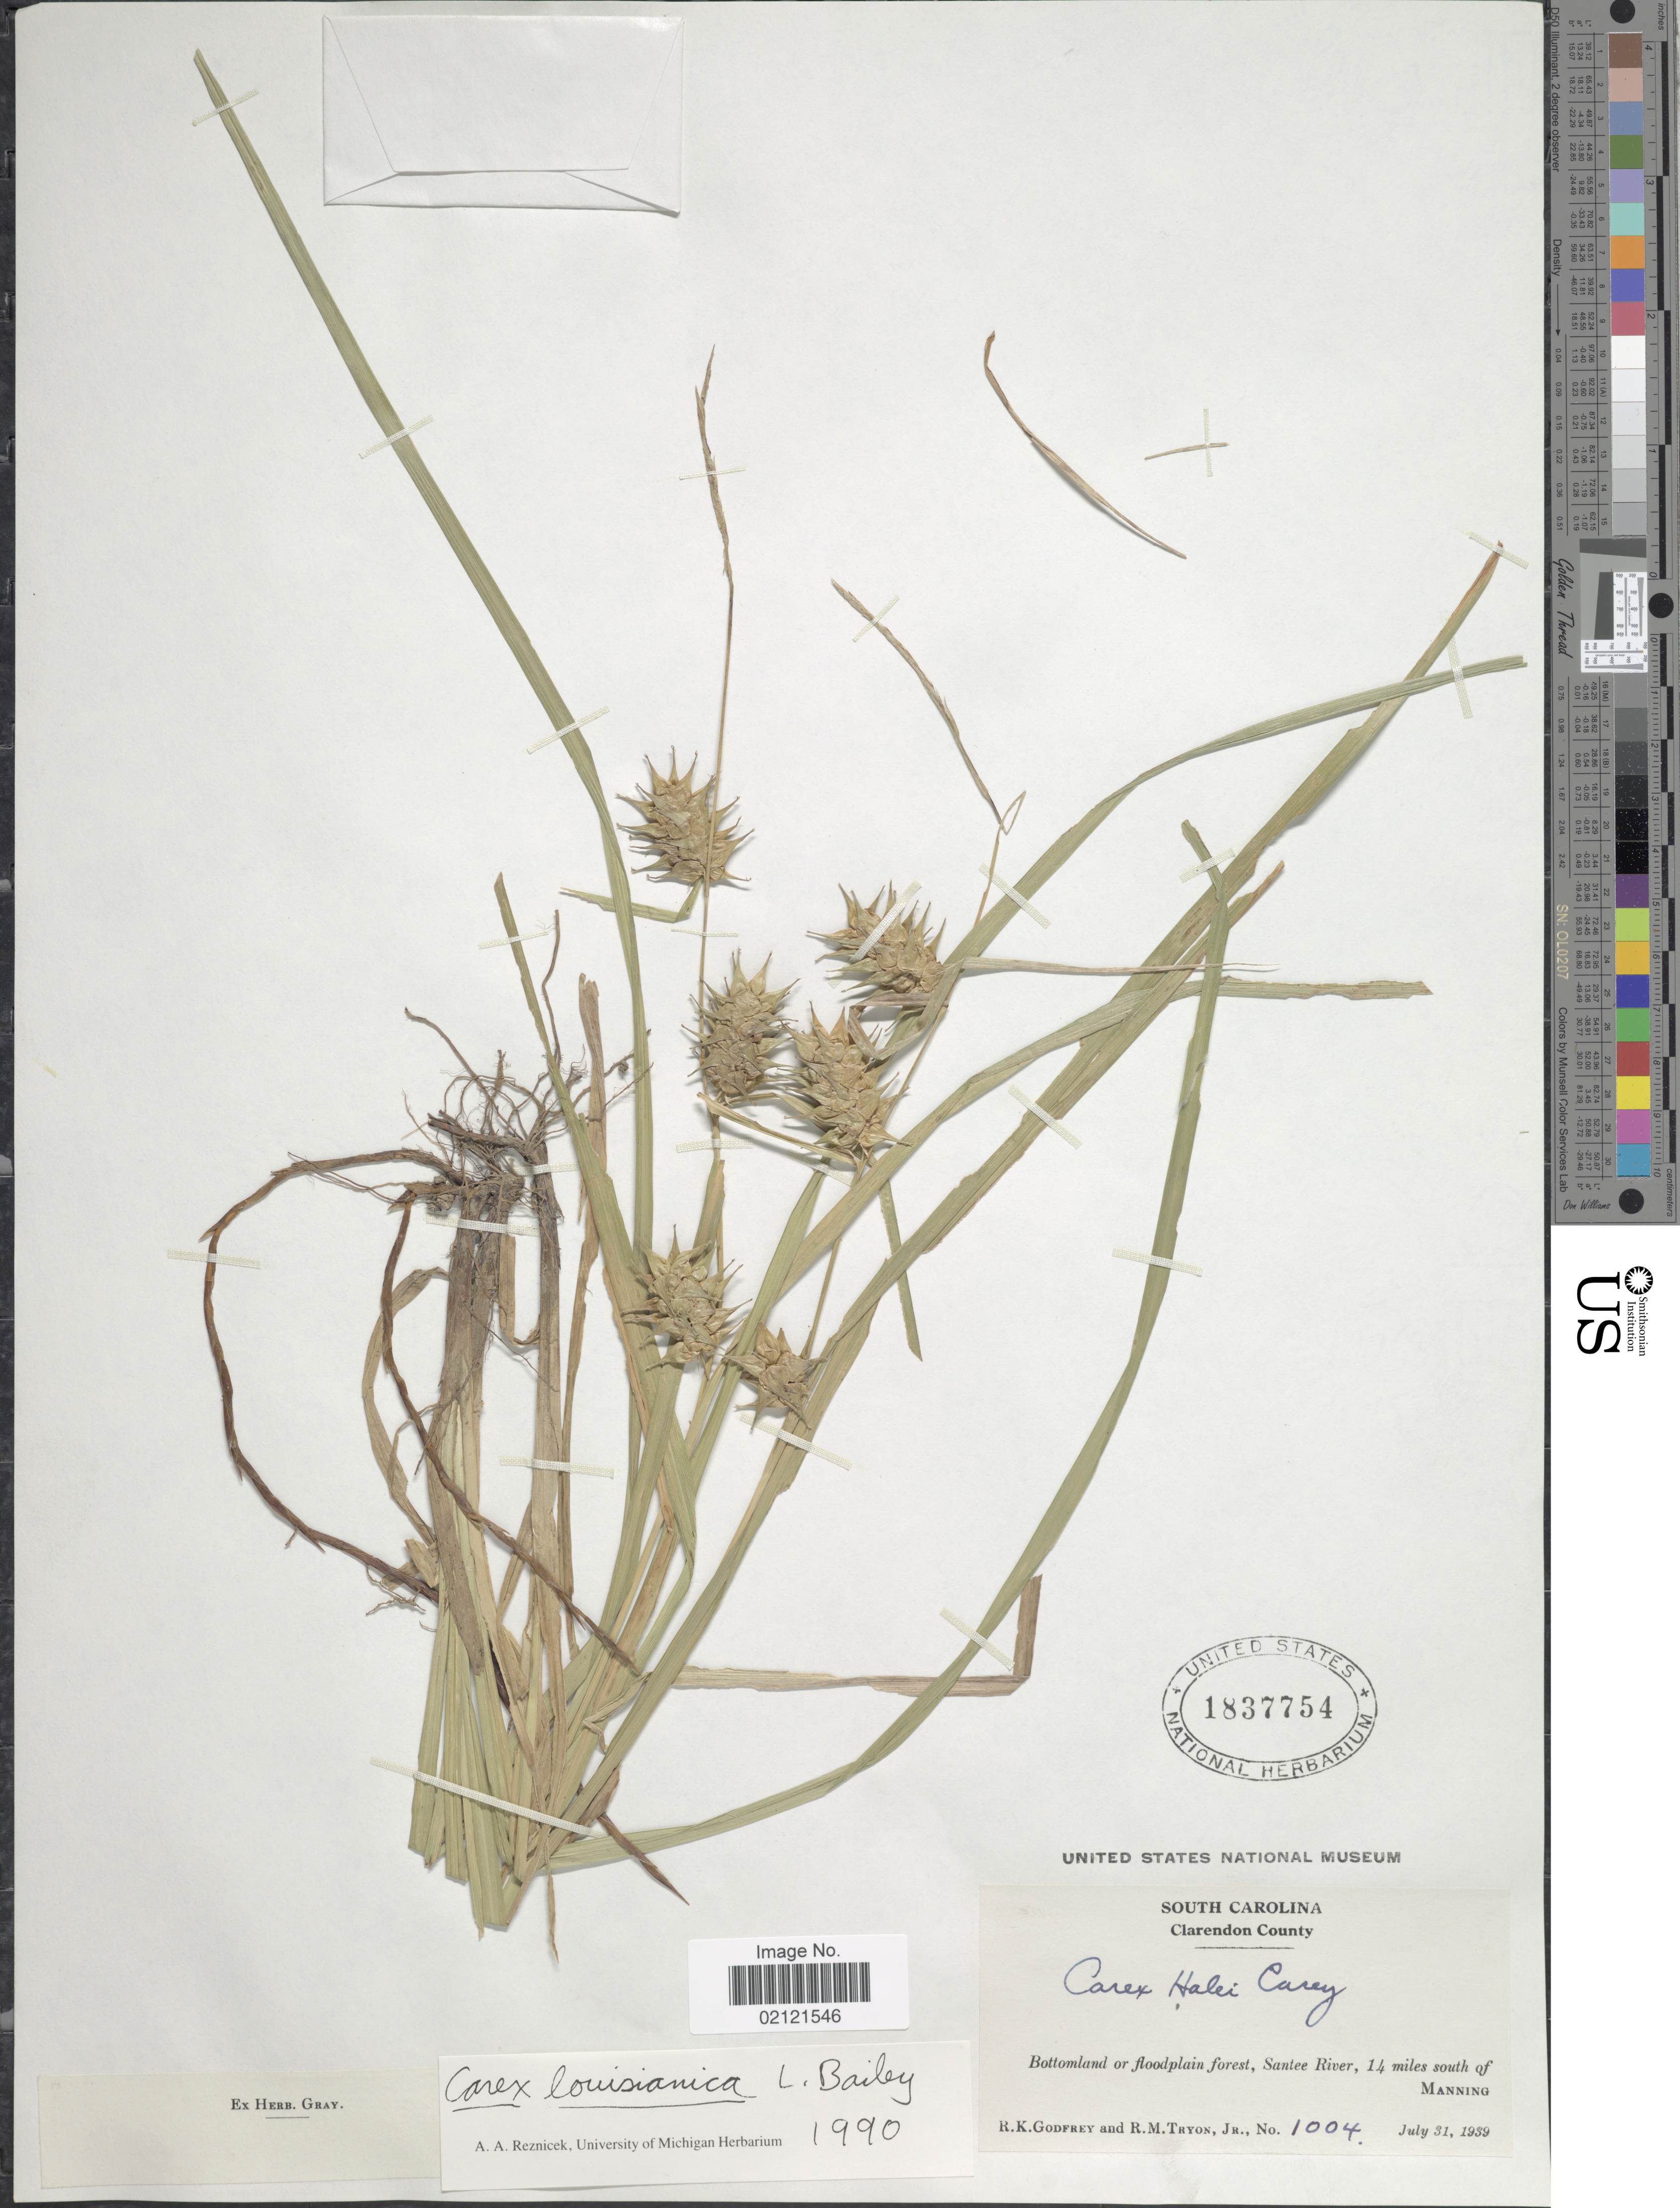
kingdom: Plantae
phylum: Tracheophyta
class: Liliopsida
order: Poales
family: Cyperaceae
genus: Carex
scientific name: Carex louisianica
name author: L.H. Bailey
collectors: R. K. Godfrey & R. M. Tryon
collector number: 1004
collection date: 1939-07-31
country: United States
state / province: South Carolina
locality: Clarendon County, Bottomland or floodplain forest, Santee River, 14 miles south of Manning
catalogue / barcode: US 1837754